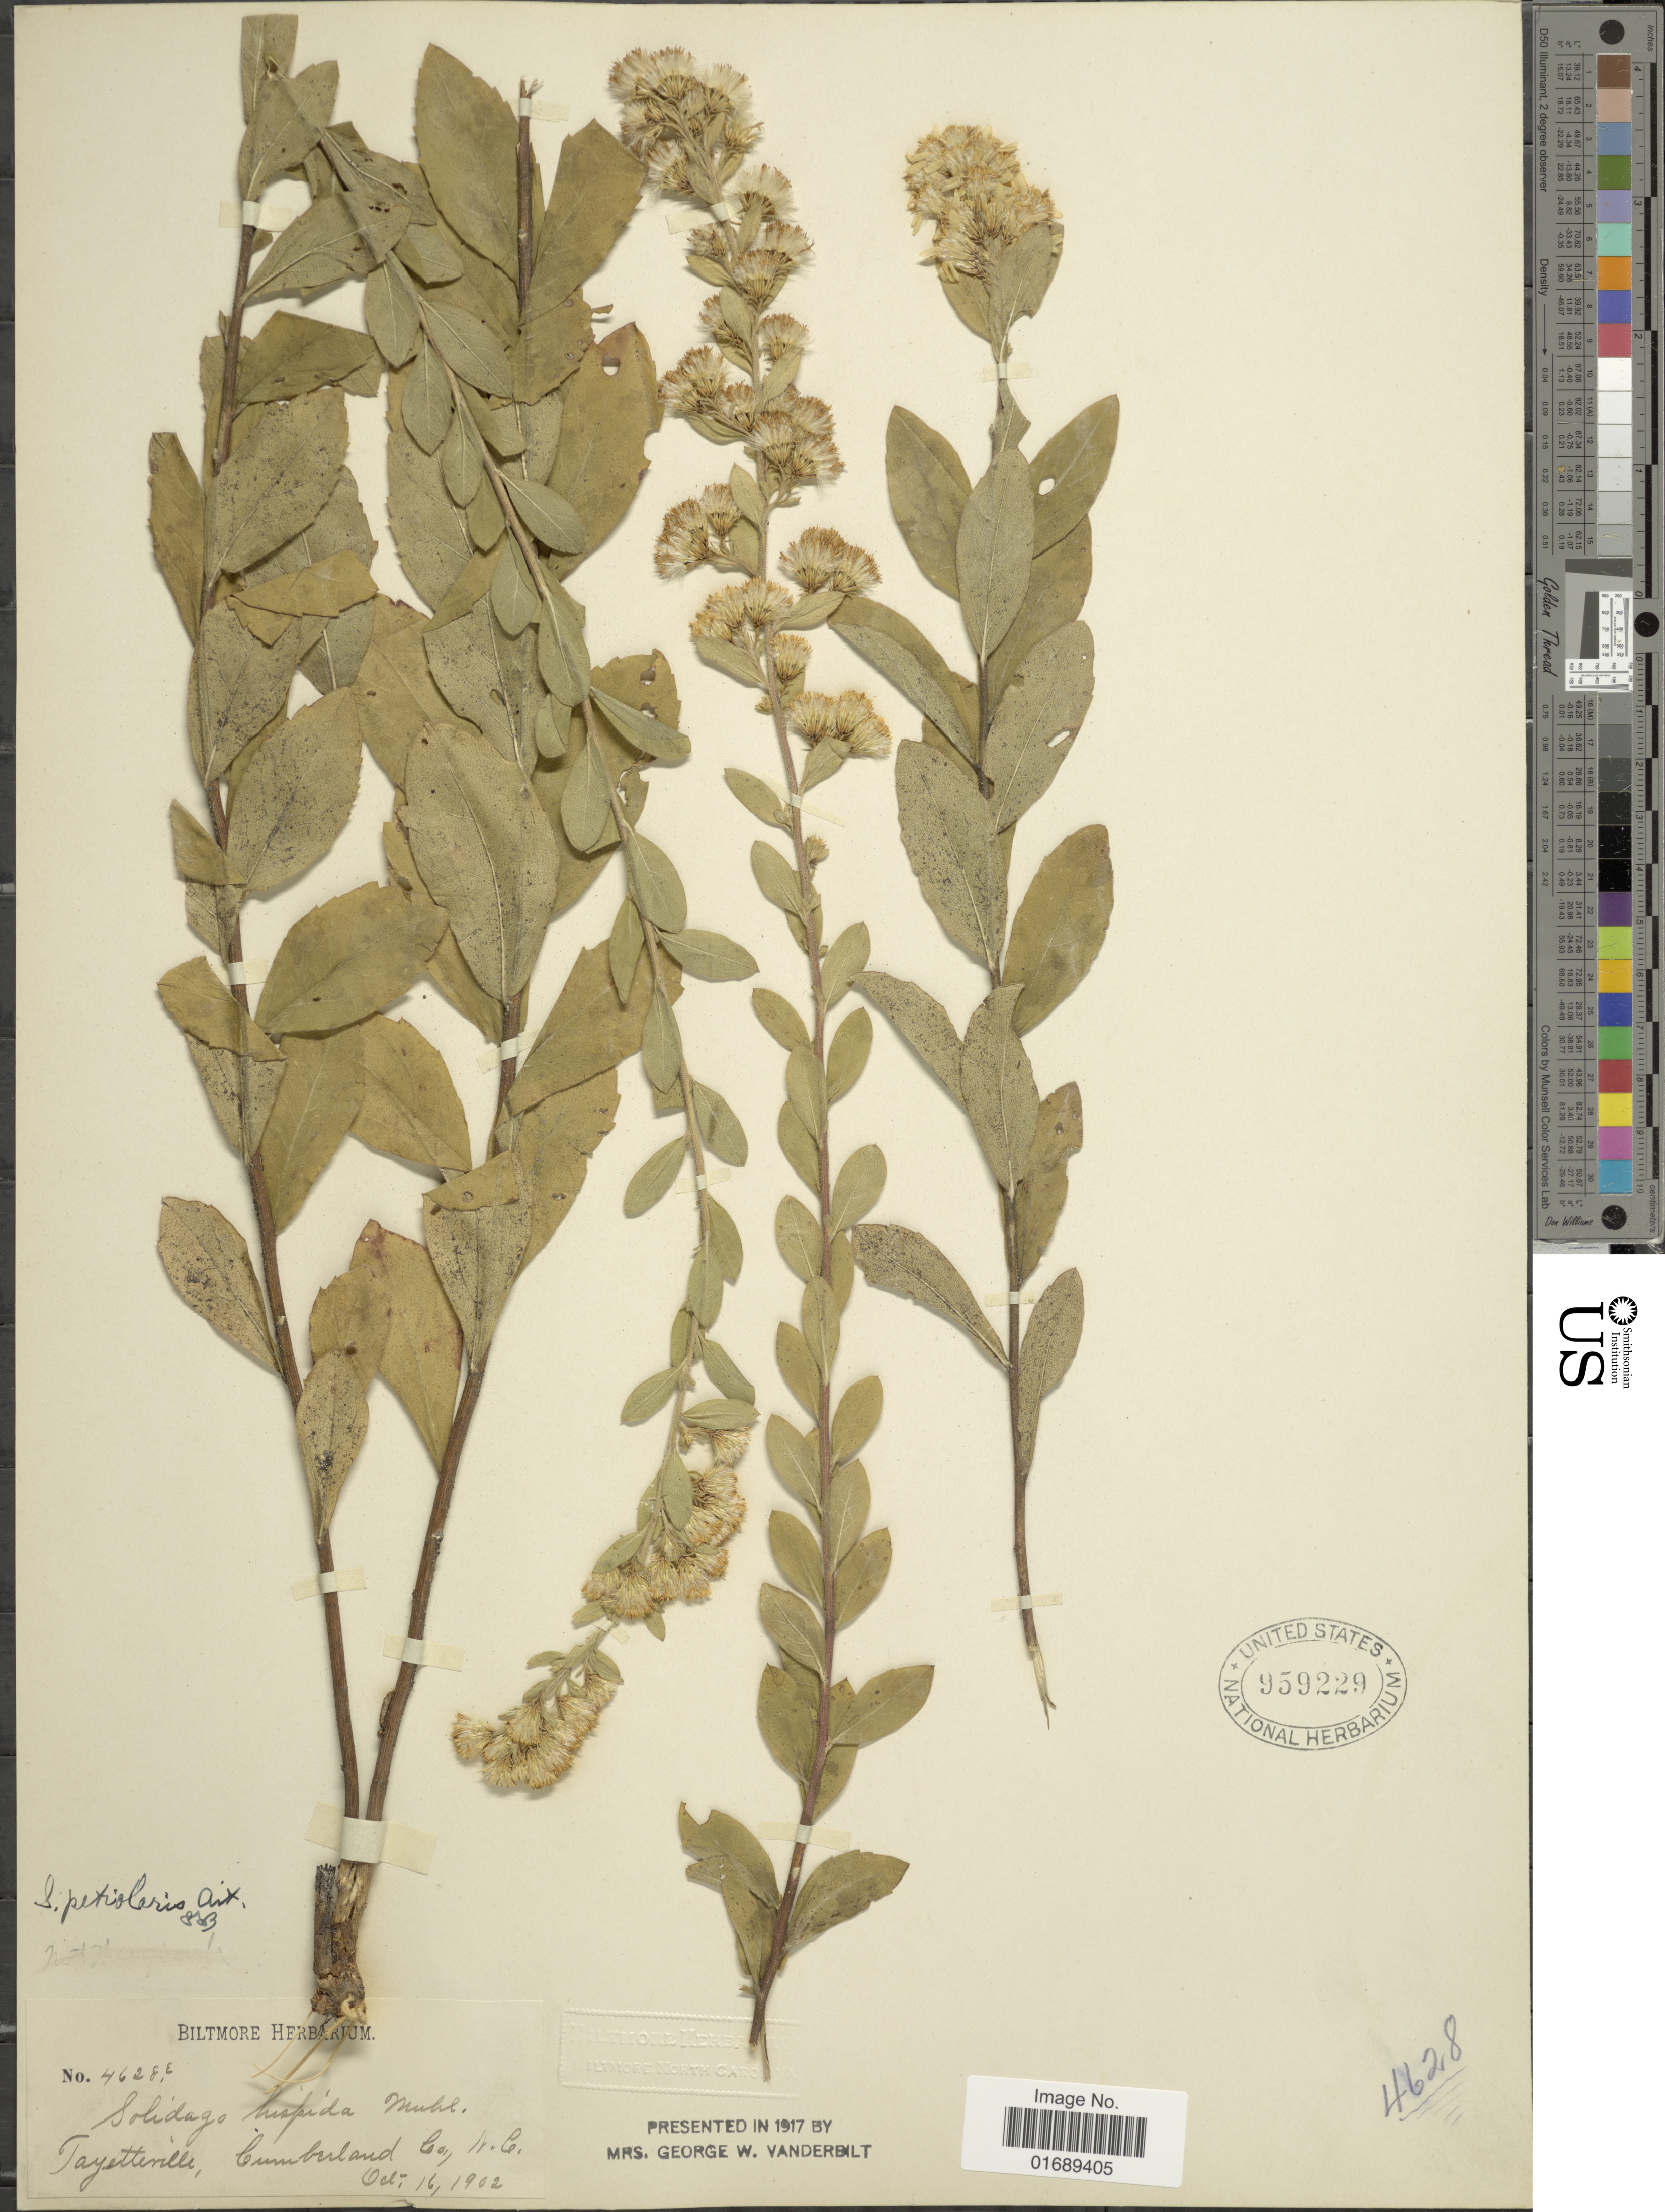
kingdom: Plantae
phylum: Tracheophyta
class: Magnoliopsida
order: Asterales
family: Asteraceae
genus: Solidago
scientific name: Solidago petiolaris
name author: Aiton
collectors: ex herb. Biltmore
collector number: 4628e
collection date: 1902-10-16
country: United States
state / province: North Carolina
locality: Tayetteville, Cumberland Co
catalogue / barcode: US 959229